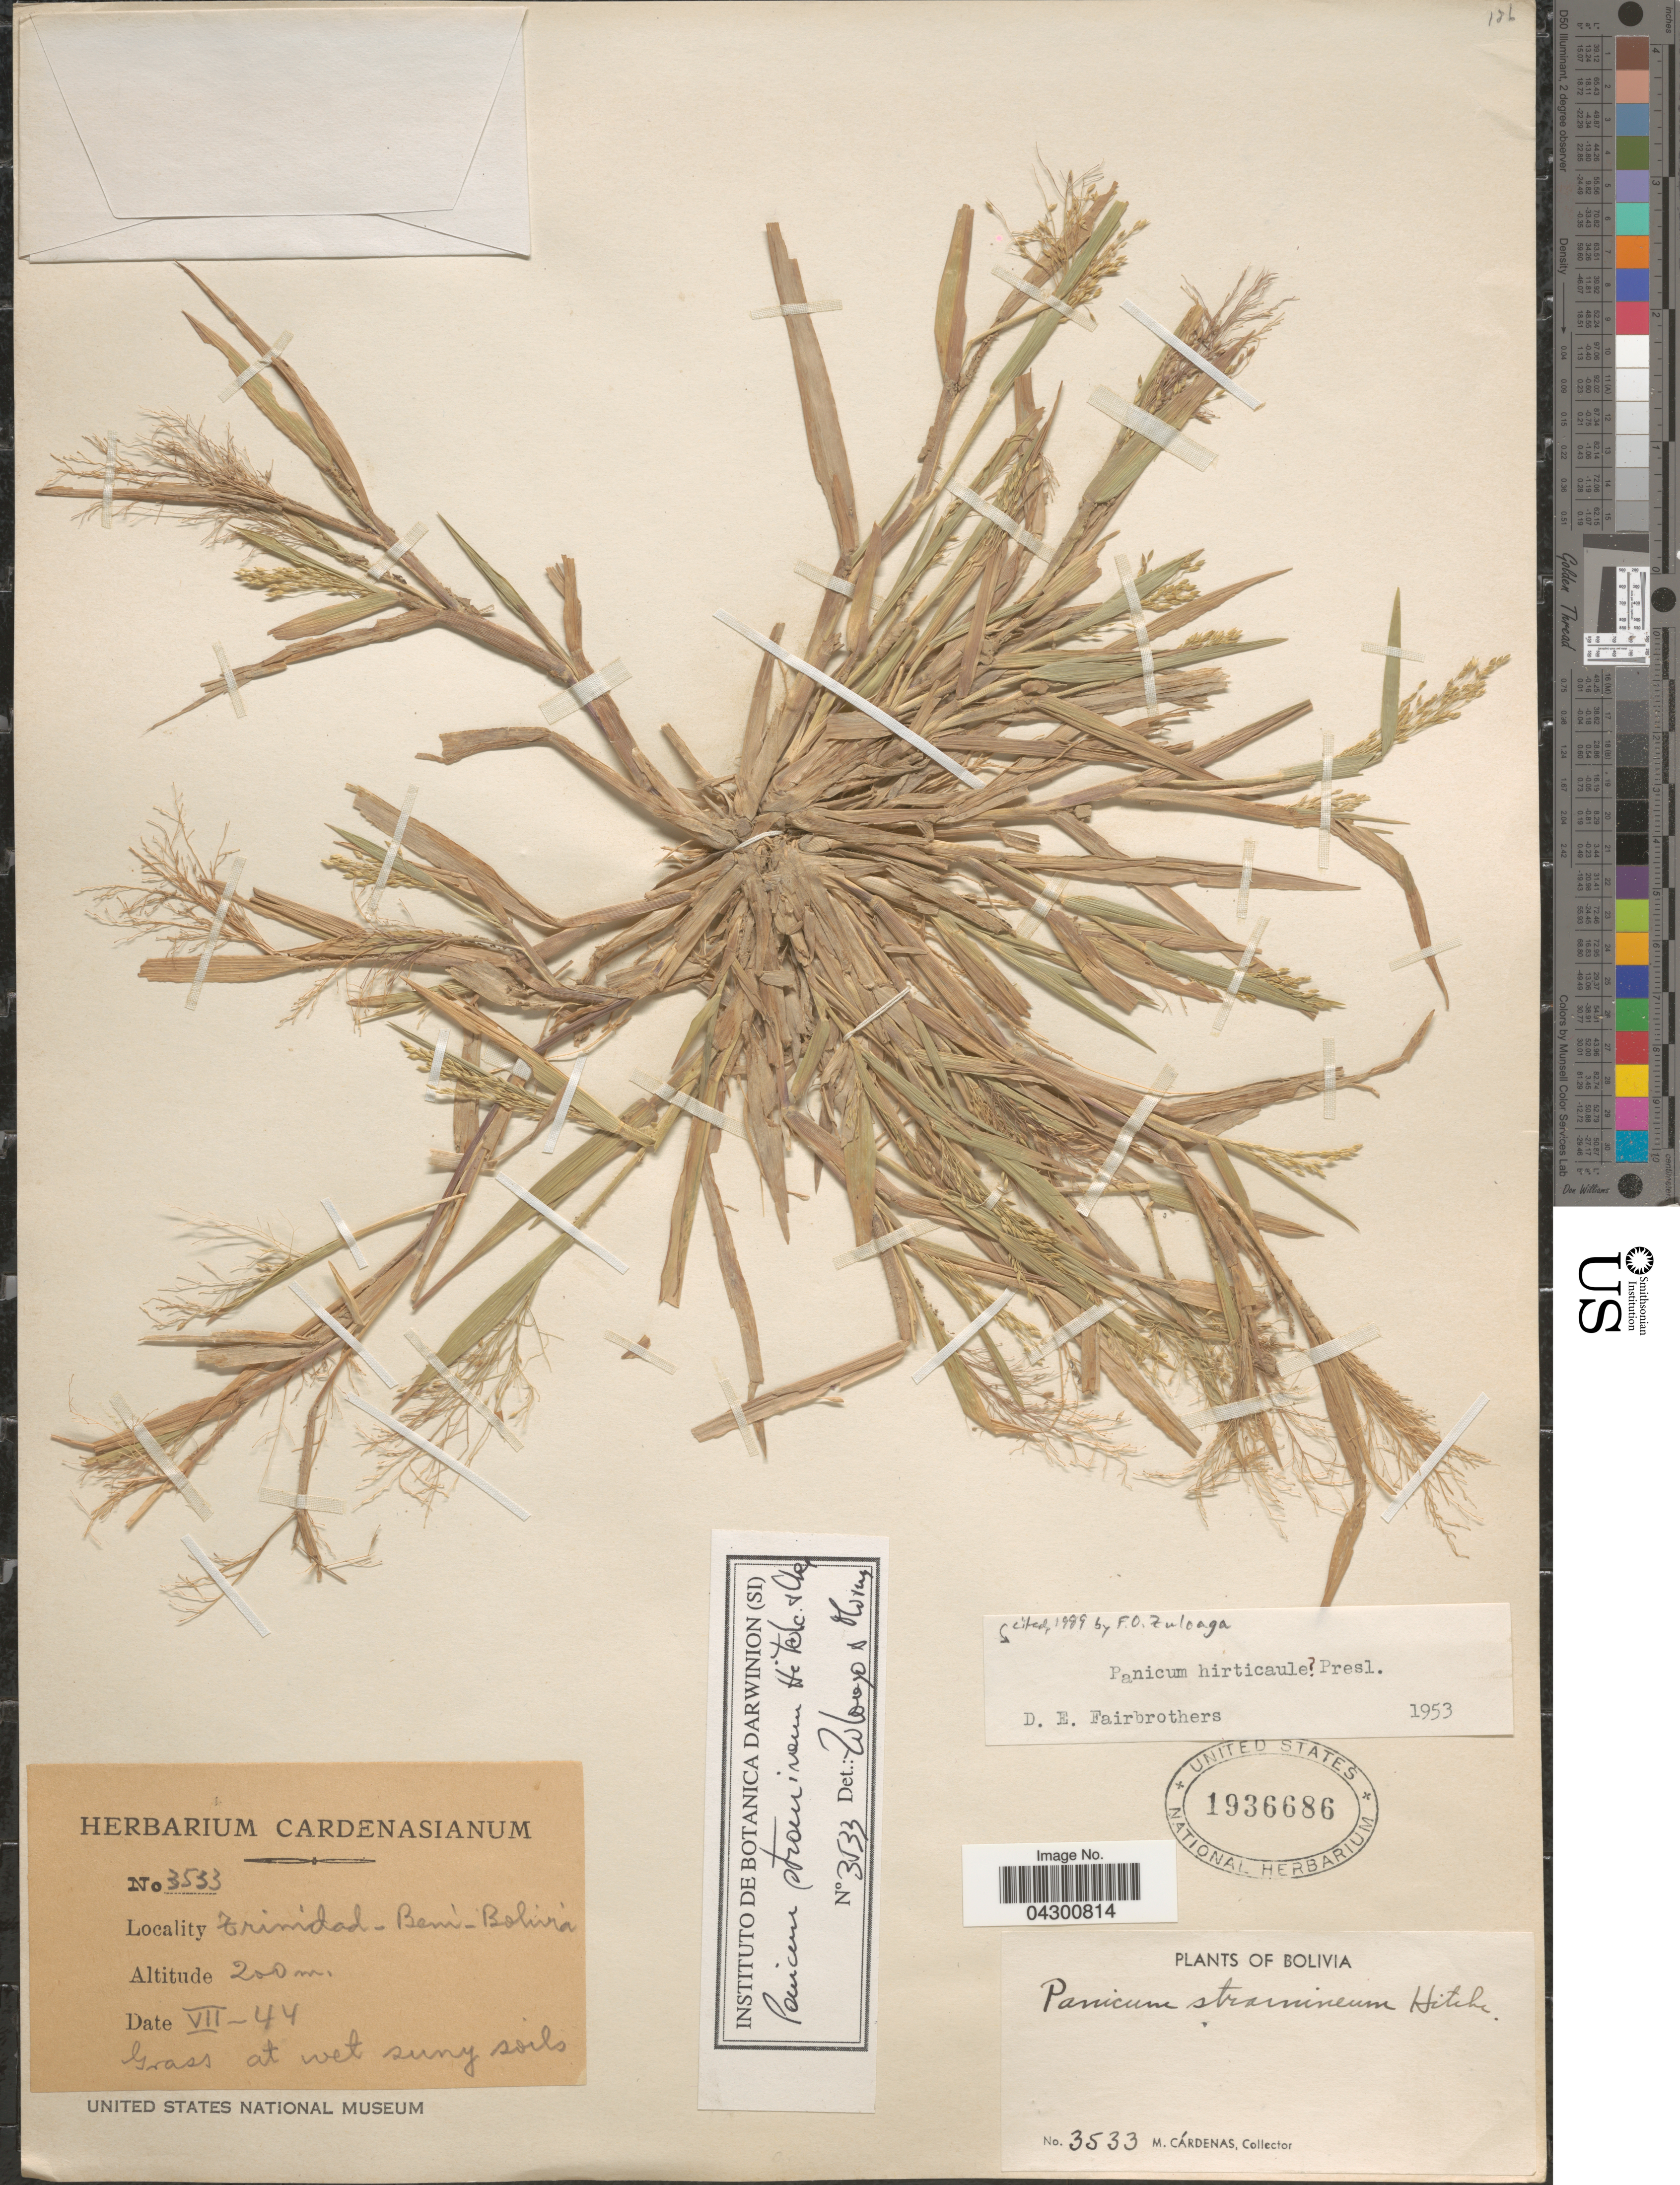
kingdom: Plantae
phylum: Tracheophyta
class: Liliopsida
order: Poales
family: Poaceae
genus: Panicum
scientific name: Panicum stramineum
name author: Hitchc. & Chase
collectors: M. Cárdenas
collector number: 3533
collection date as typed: Transcribed d/m/y: /7/44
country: Bolivia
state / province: Beni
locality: Trinidad.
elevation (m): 200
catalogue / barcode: US 1936686